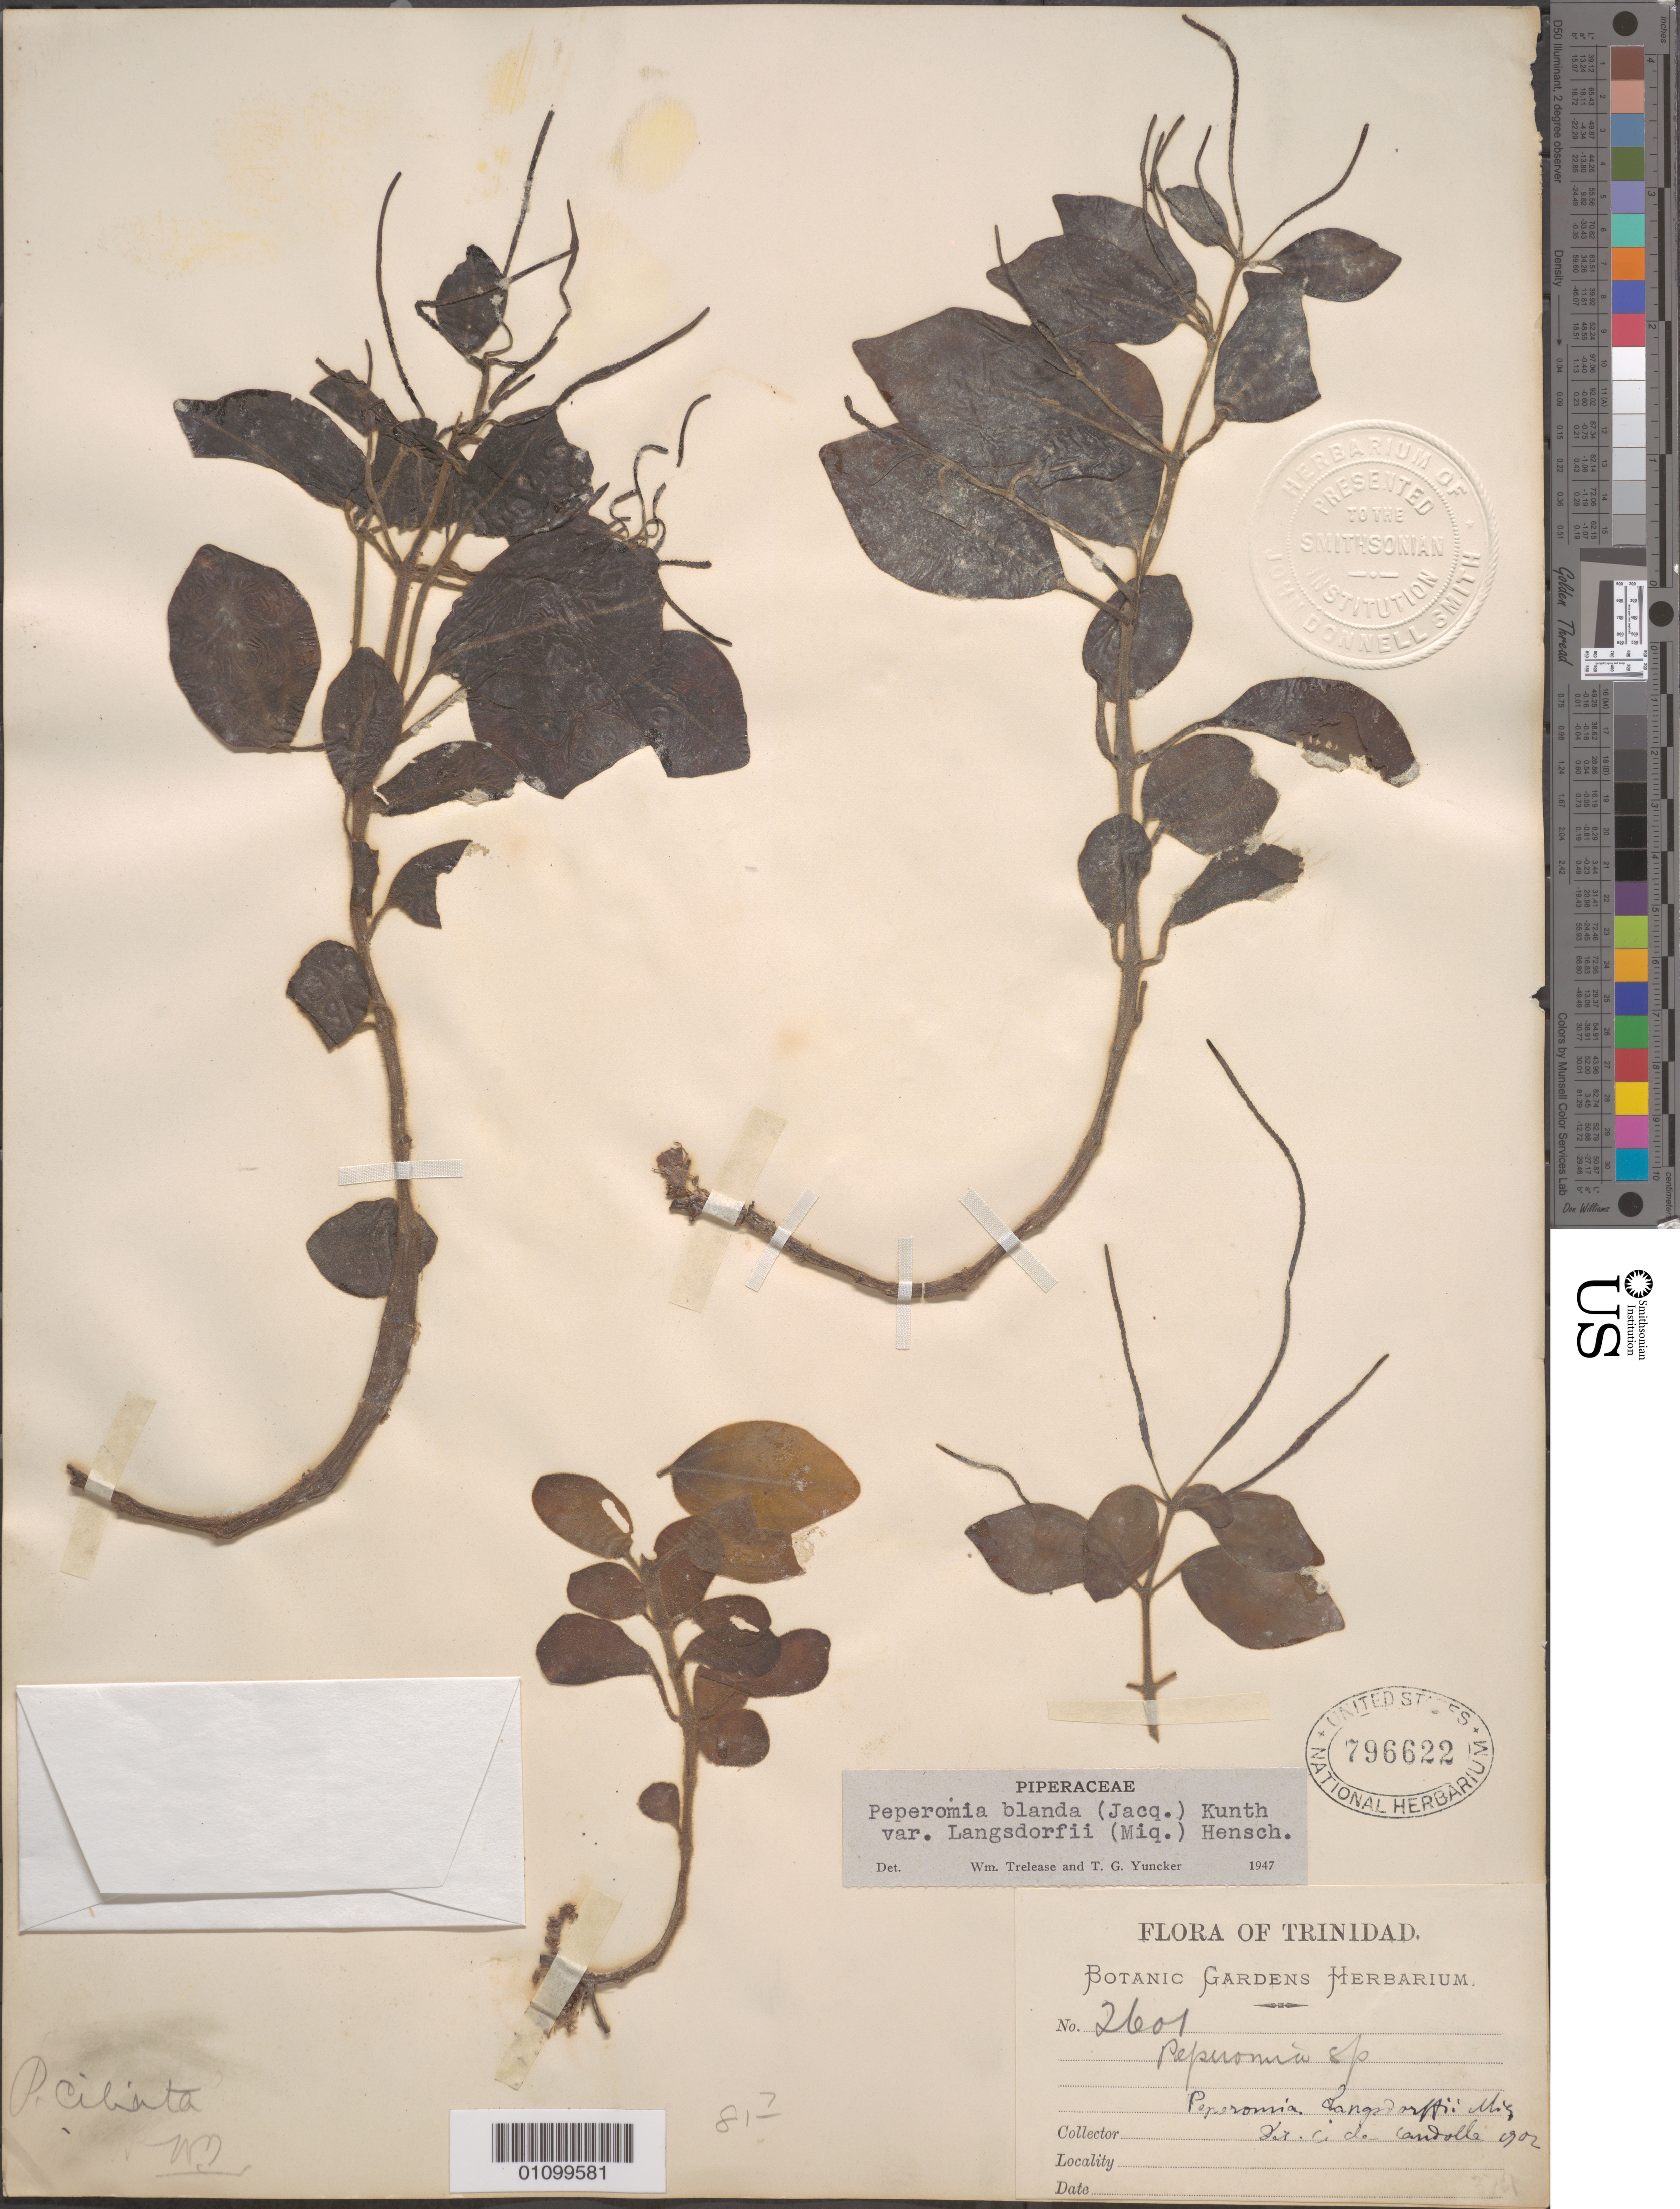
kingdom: Plantae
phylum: Tracheophyta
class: Magnoliopsida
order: Piperales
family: Piperaceae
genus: Peperomia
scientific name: Peperomia blanda var. langsdorffii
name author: (Miq.) Hensch.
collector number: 2601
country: Trinidad and Tobago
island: Trinidad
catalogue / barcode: US 796622